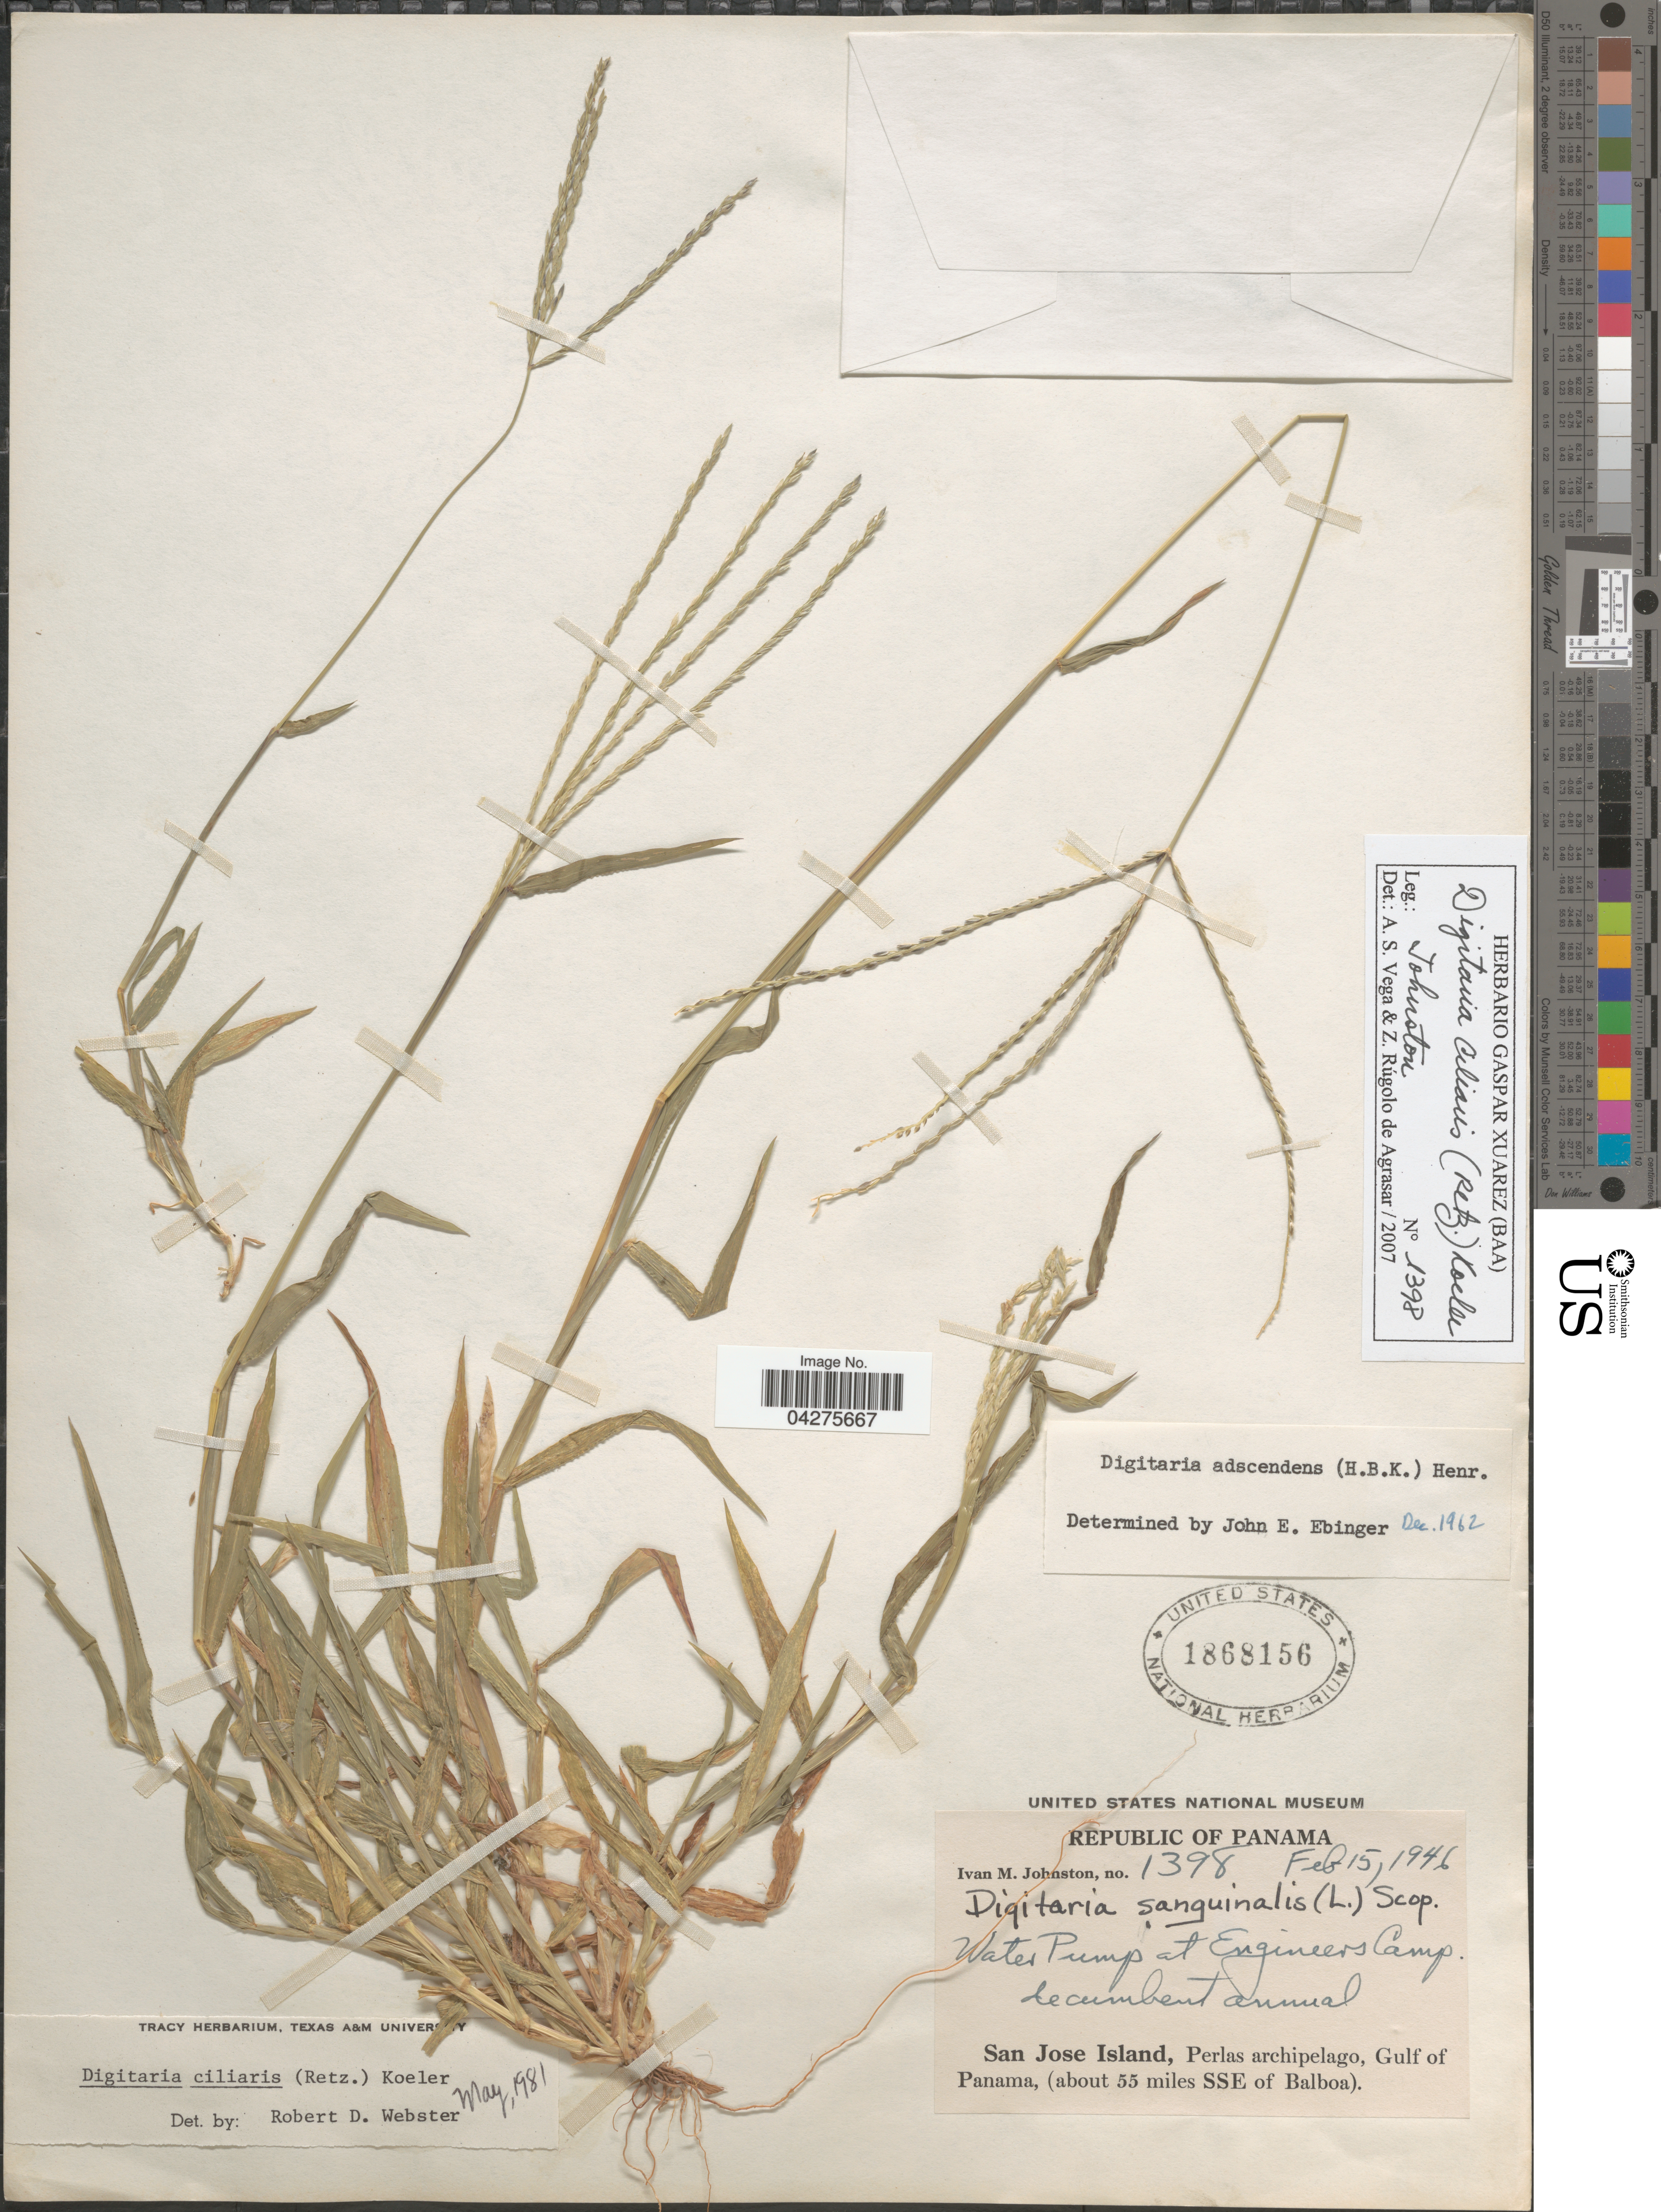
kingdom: Plantae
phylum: Tracheophyta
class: Liliopsida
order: Poales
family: Poaceae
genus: Digitaria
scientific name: Digitaria ciliaris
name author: (Retz.) Koeler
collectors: I.M. Johnston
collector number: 1398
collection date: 1946-02-15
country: Panama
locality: Republic of Panama. Water Pump at Engineers Camp. San Jose Island, Perlas archipelago, Gulf of Panama, (about 55 miles SSE of Balboa).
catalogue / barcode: US 1868156